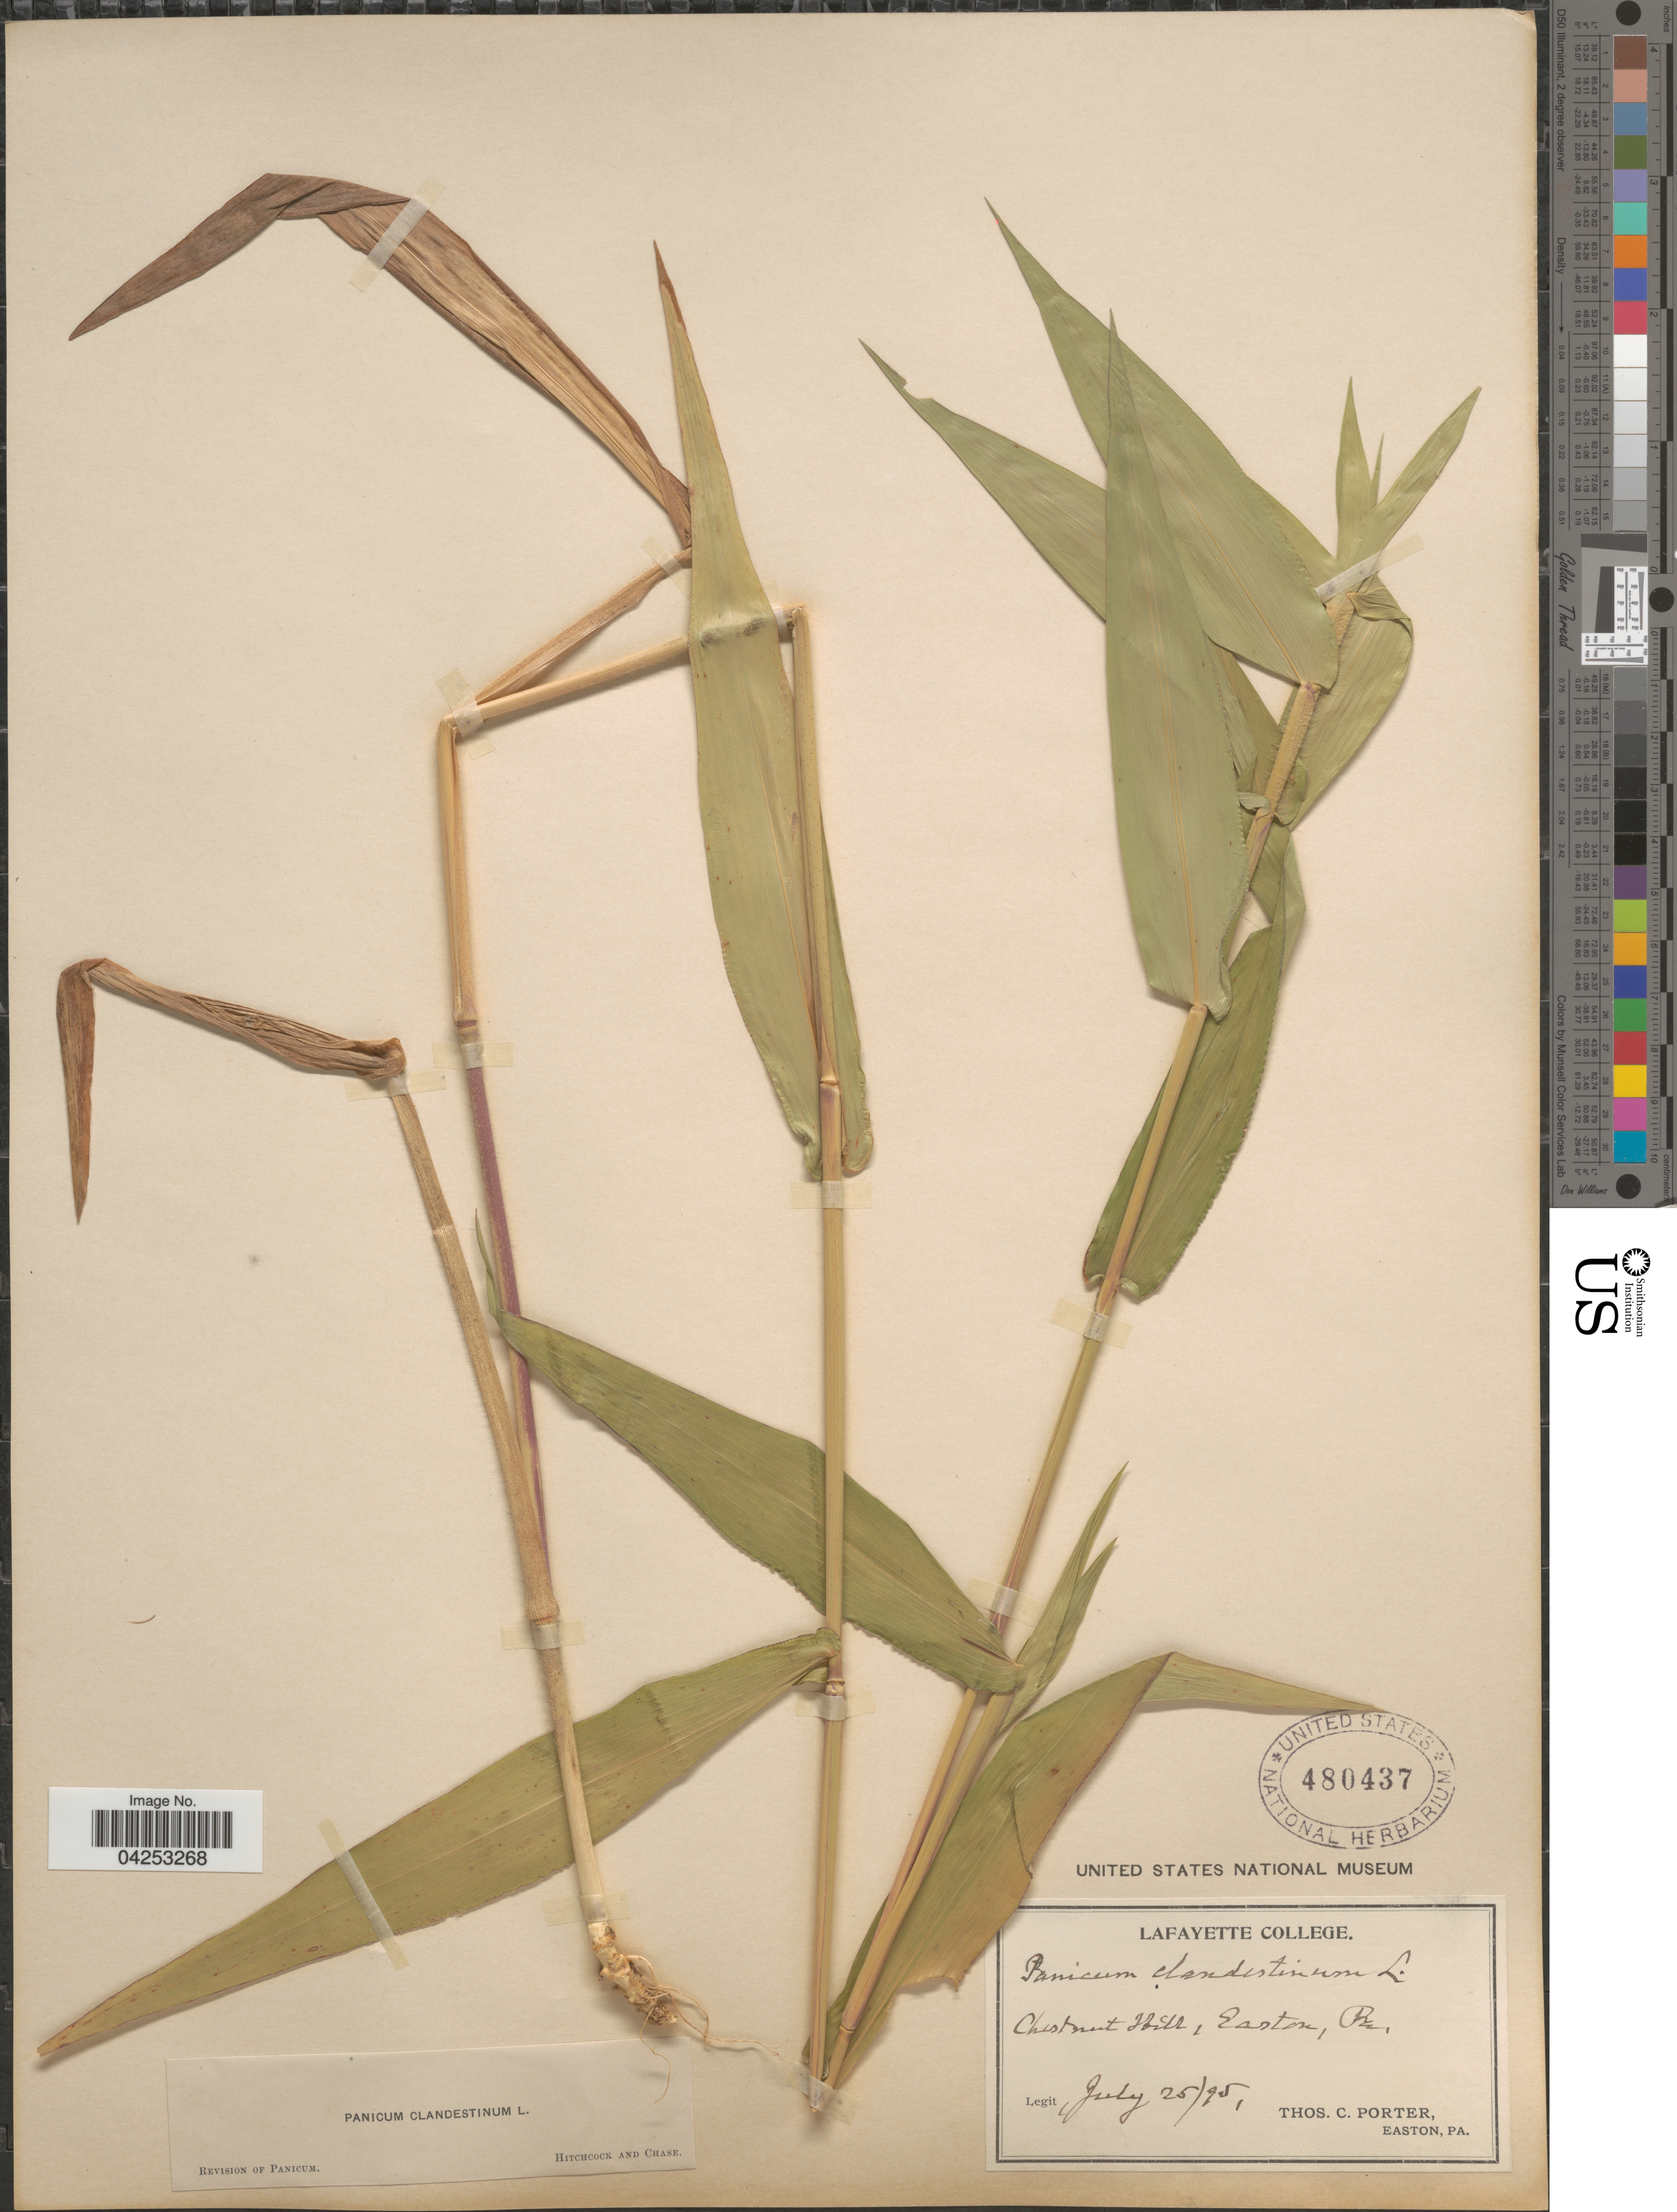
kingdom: Plantae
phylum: Tracheophyta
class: Liliopsida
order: Poales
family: Poaceae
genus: Dichanthelium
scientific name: Dichanthelium clandestinum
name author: (L.) Gould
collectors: T. Porter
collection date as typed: Transcribed d/m/y: 25/7/95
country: United States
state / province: Pennsylvania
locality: Chestnut Hill, Easton.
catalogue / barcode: US 480437